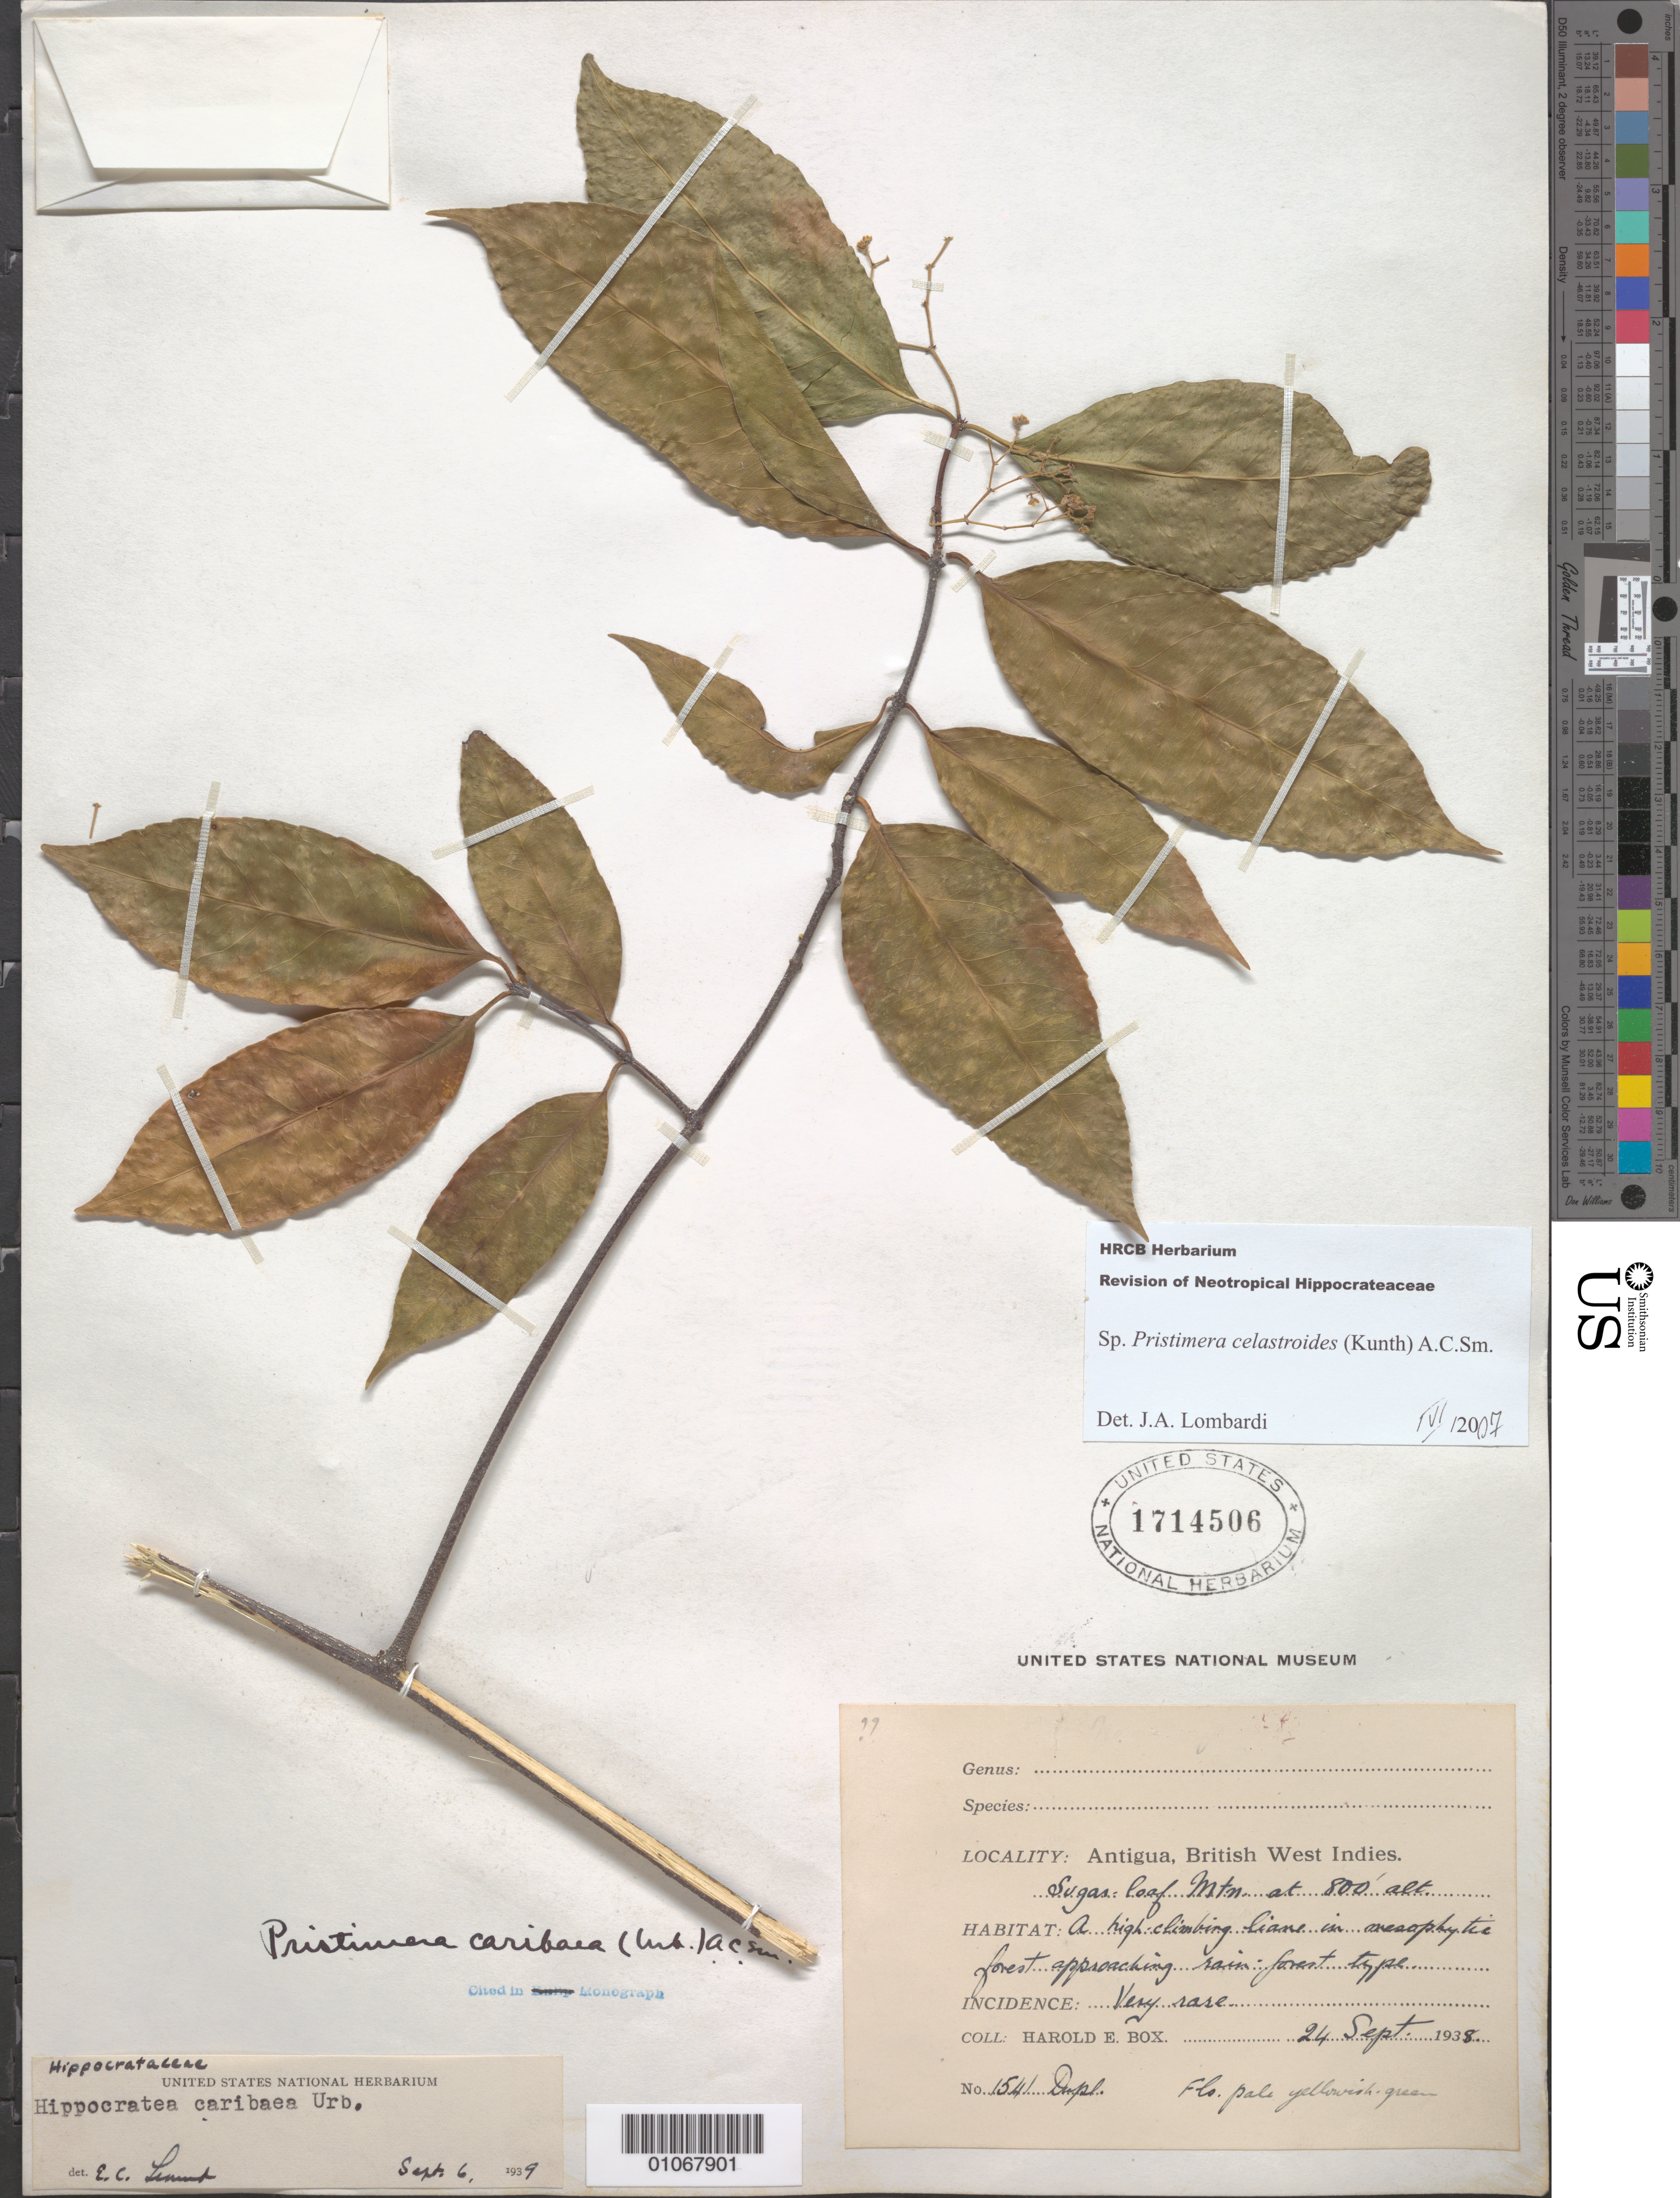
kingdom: Plantae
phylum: Tracheophyta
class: Magnoliopsida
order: Celastrales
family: Celastraceae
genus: Pristimera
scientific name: Pristimera celastroides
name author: (Kunth) A.C. Sm.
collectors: H. E. Box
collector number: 1541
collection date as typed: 24 Sep 1938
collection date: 1938-09-24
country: Antigua and Barbuda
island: Antigua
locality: Sugar loaf, Forest approaching rain forest type.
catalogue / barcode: US 1714506